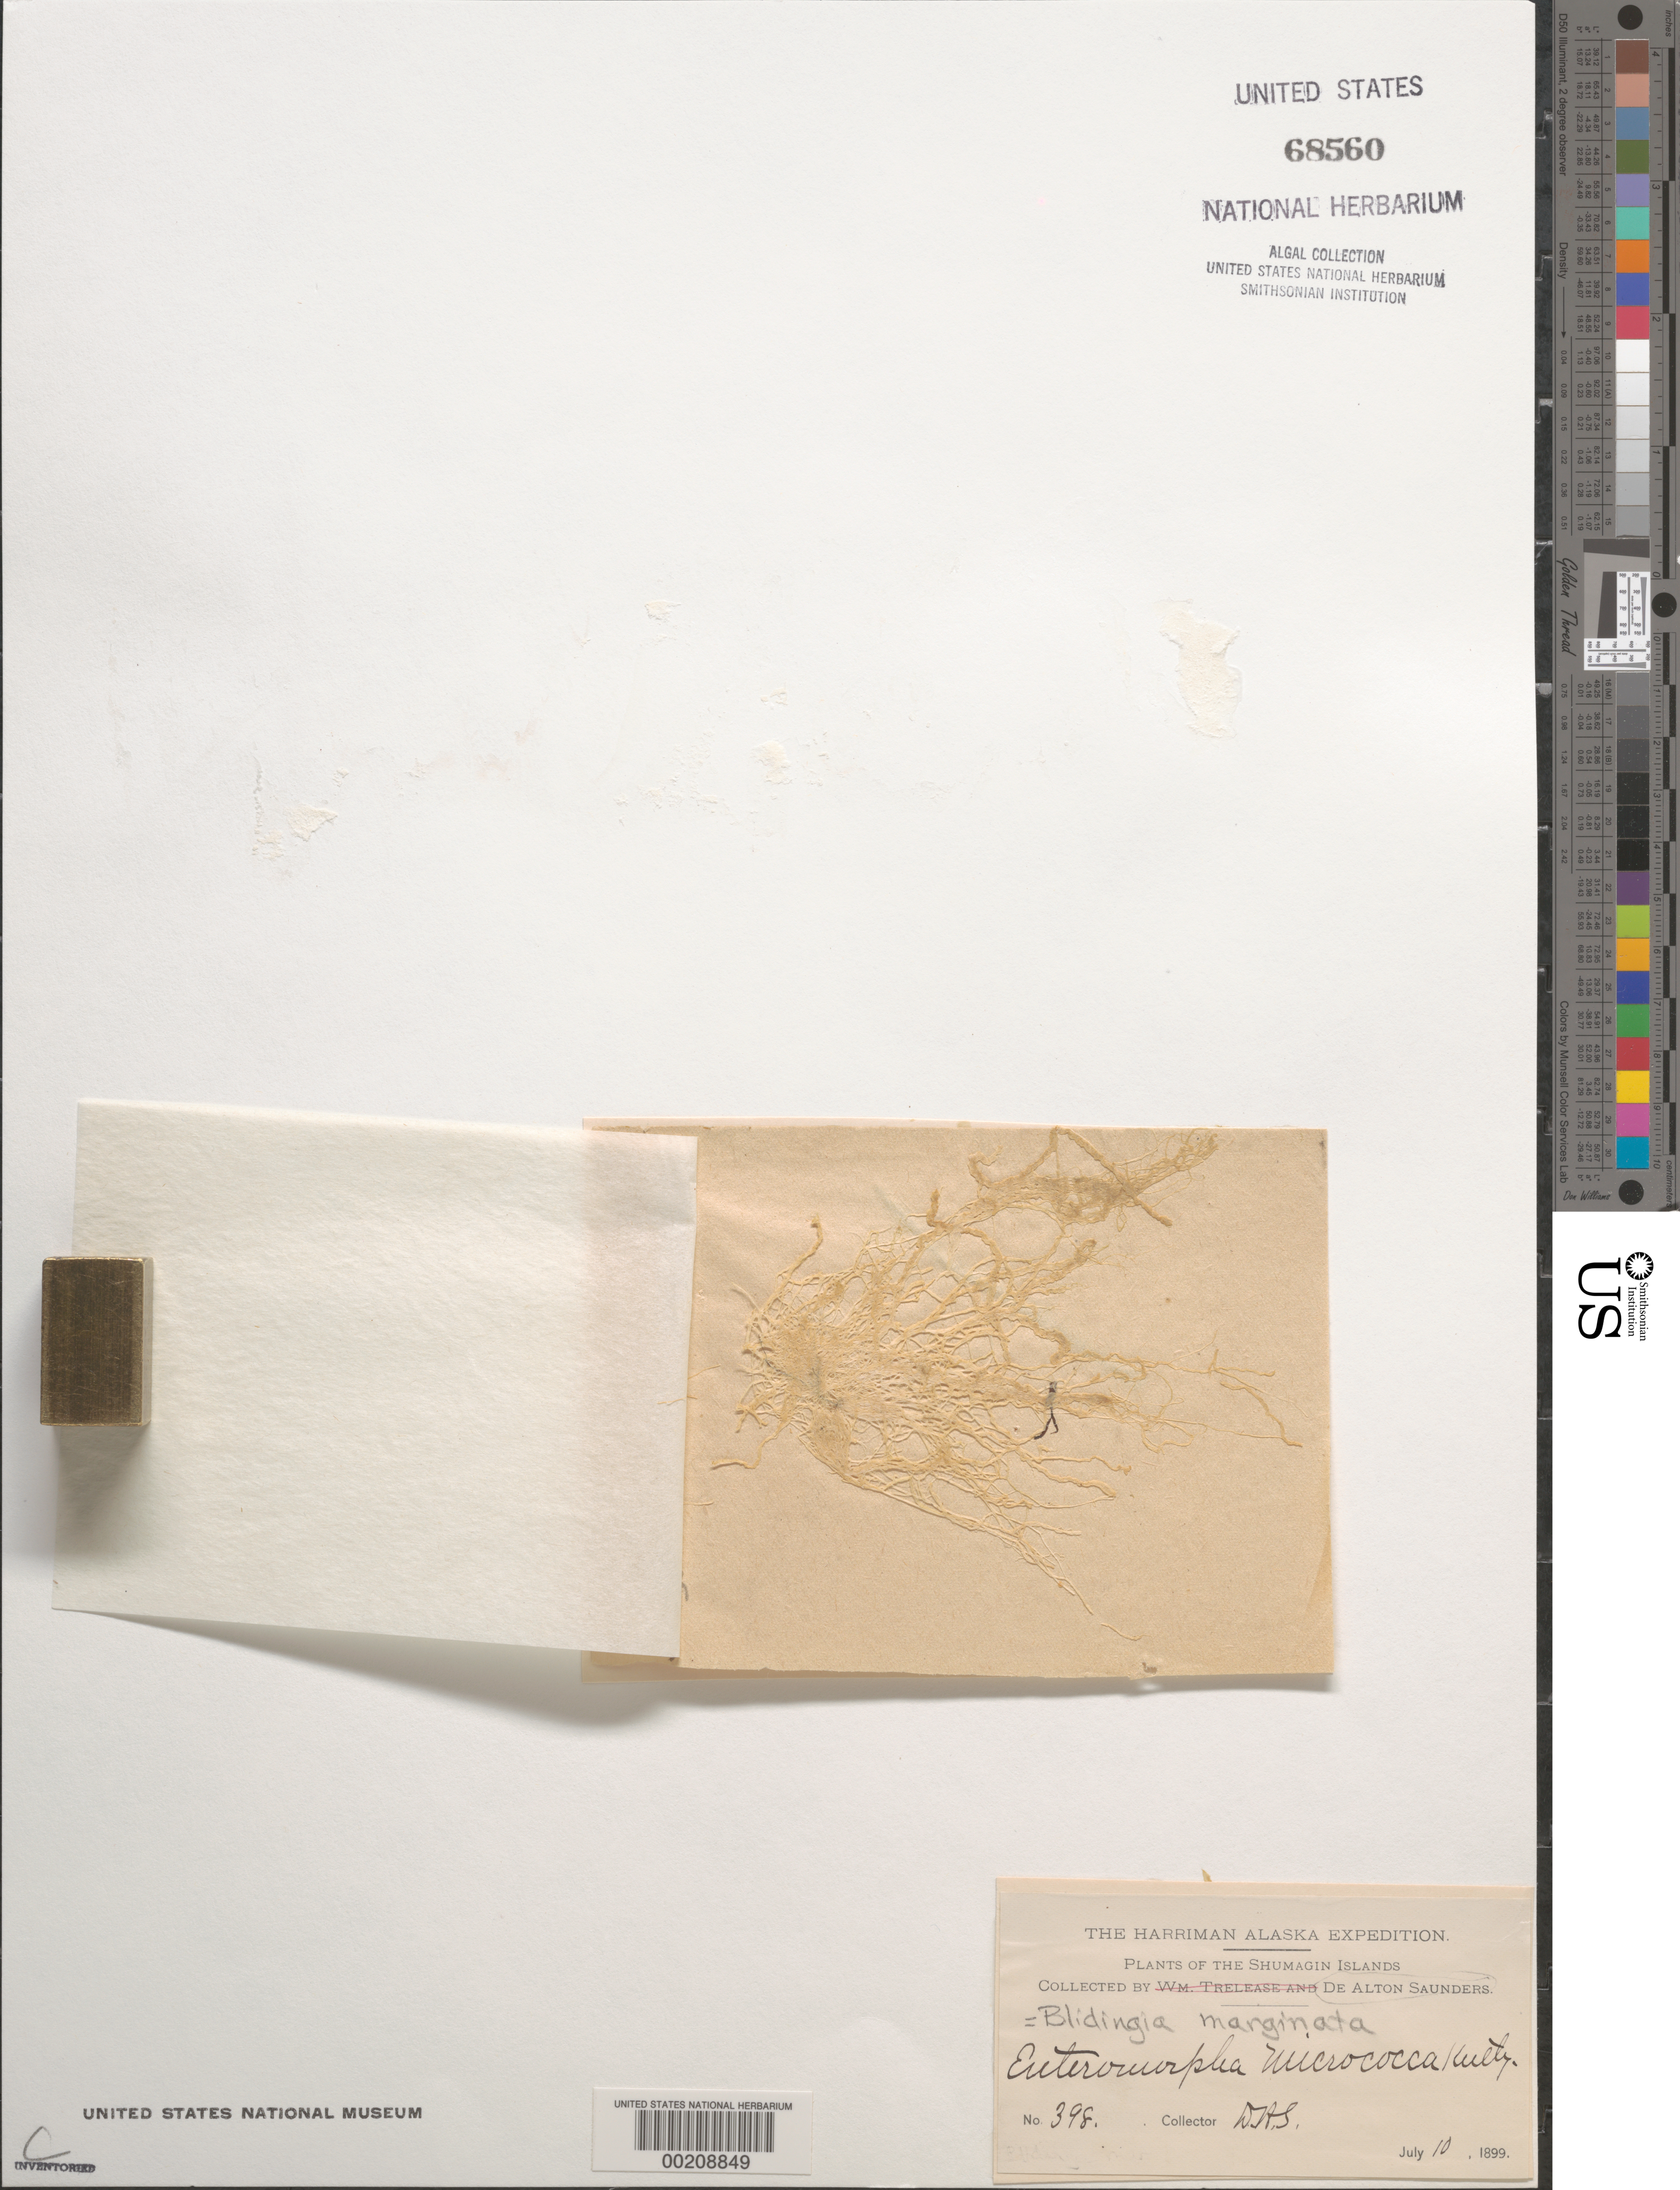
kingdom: Plantae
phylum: Chlorophyta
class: Ulvophyceae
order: Ulvales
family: Kornmanniaceae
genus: Blidingia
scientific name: Blidingia marginata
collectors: D. Saunders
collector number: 398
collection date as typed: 10 Jul 1899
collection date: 1899-07-10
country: United States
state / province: Alaska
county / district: Aleutian Islands Division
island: Shumagin Islands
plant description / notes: Harriman Alaska Expedition, 1899, as Enteromorpha micrococca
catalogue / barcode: US 68560